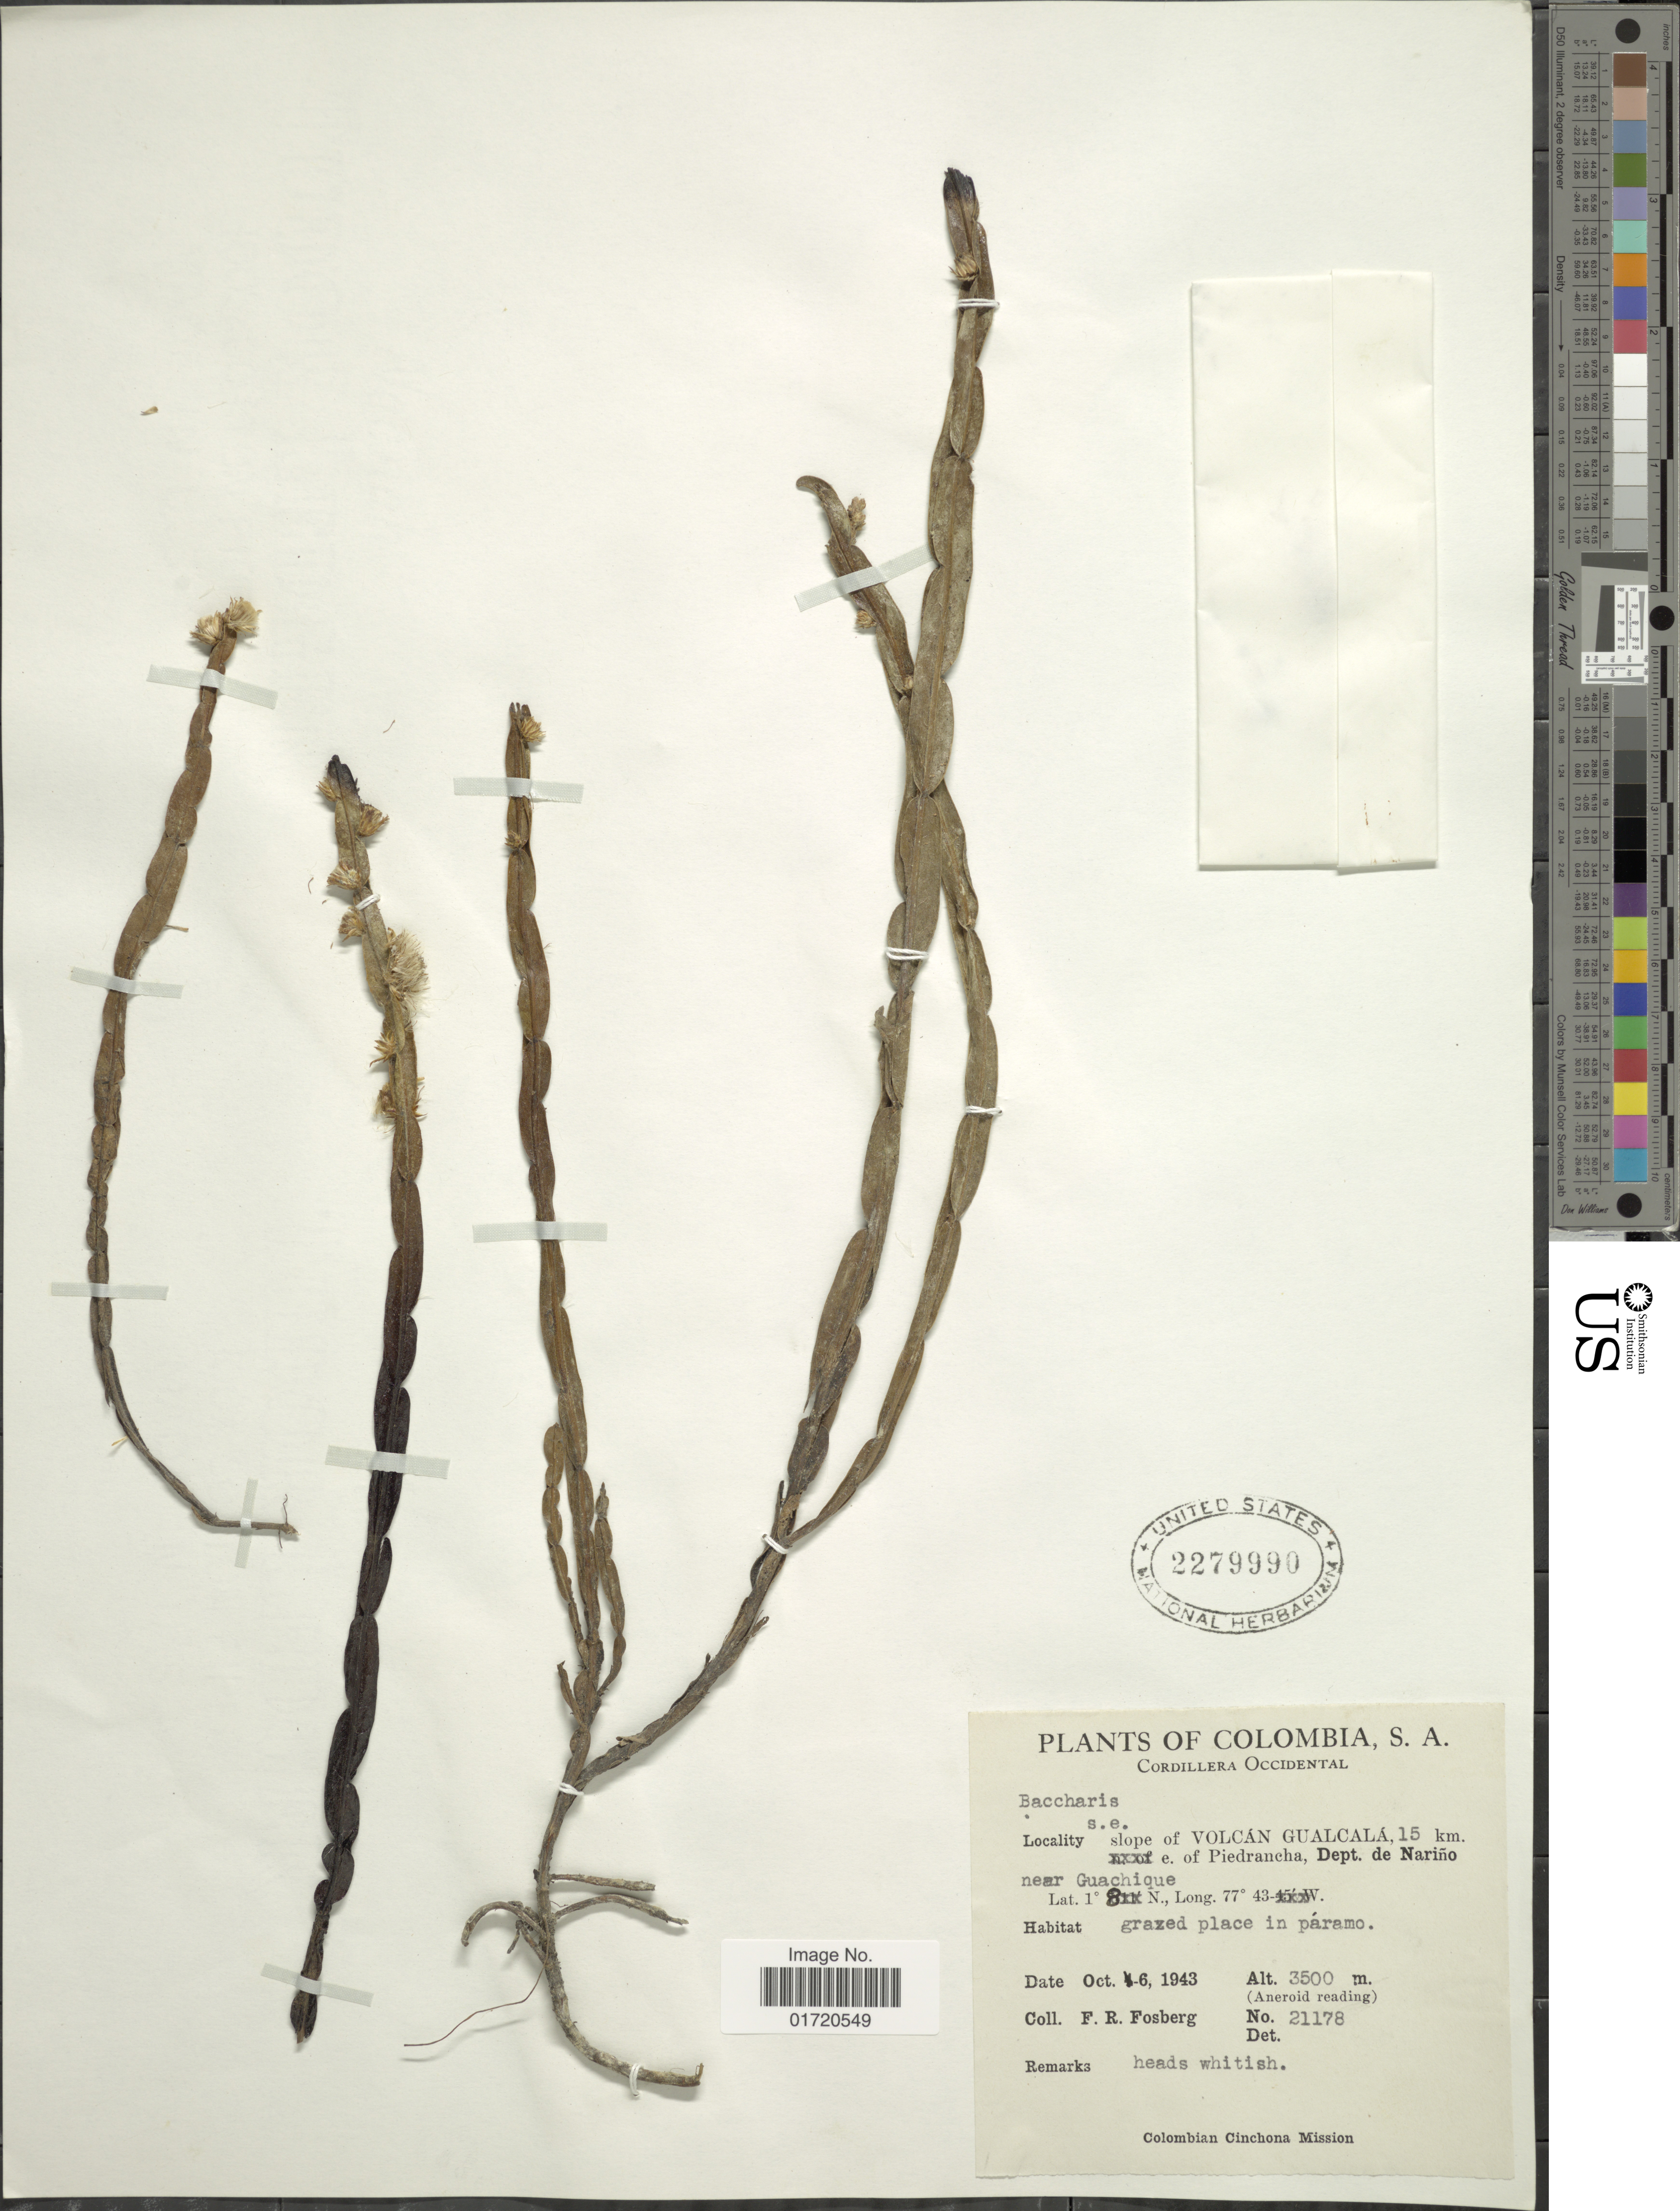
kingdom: Plantae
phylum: Tracheophyta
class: Magnoliopsida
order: Asterales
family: Asteraceae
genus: Baccharis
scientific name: Baccharis genistelloides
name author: (Lam.) Pers.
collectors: F. R. Fosberg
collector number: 21178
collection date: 1943-10-06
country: Colombia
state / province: Nariño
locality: Cordillera Occidental. S. E. slope of VOLCAN GUALCALA, 15 km e. of Piedrancha, near Guachique.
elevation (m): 3500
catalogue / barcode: US 2279990